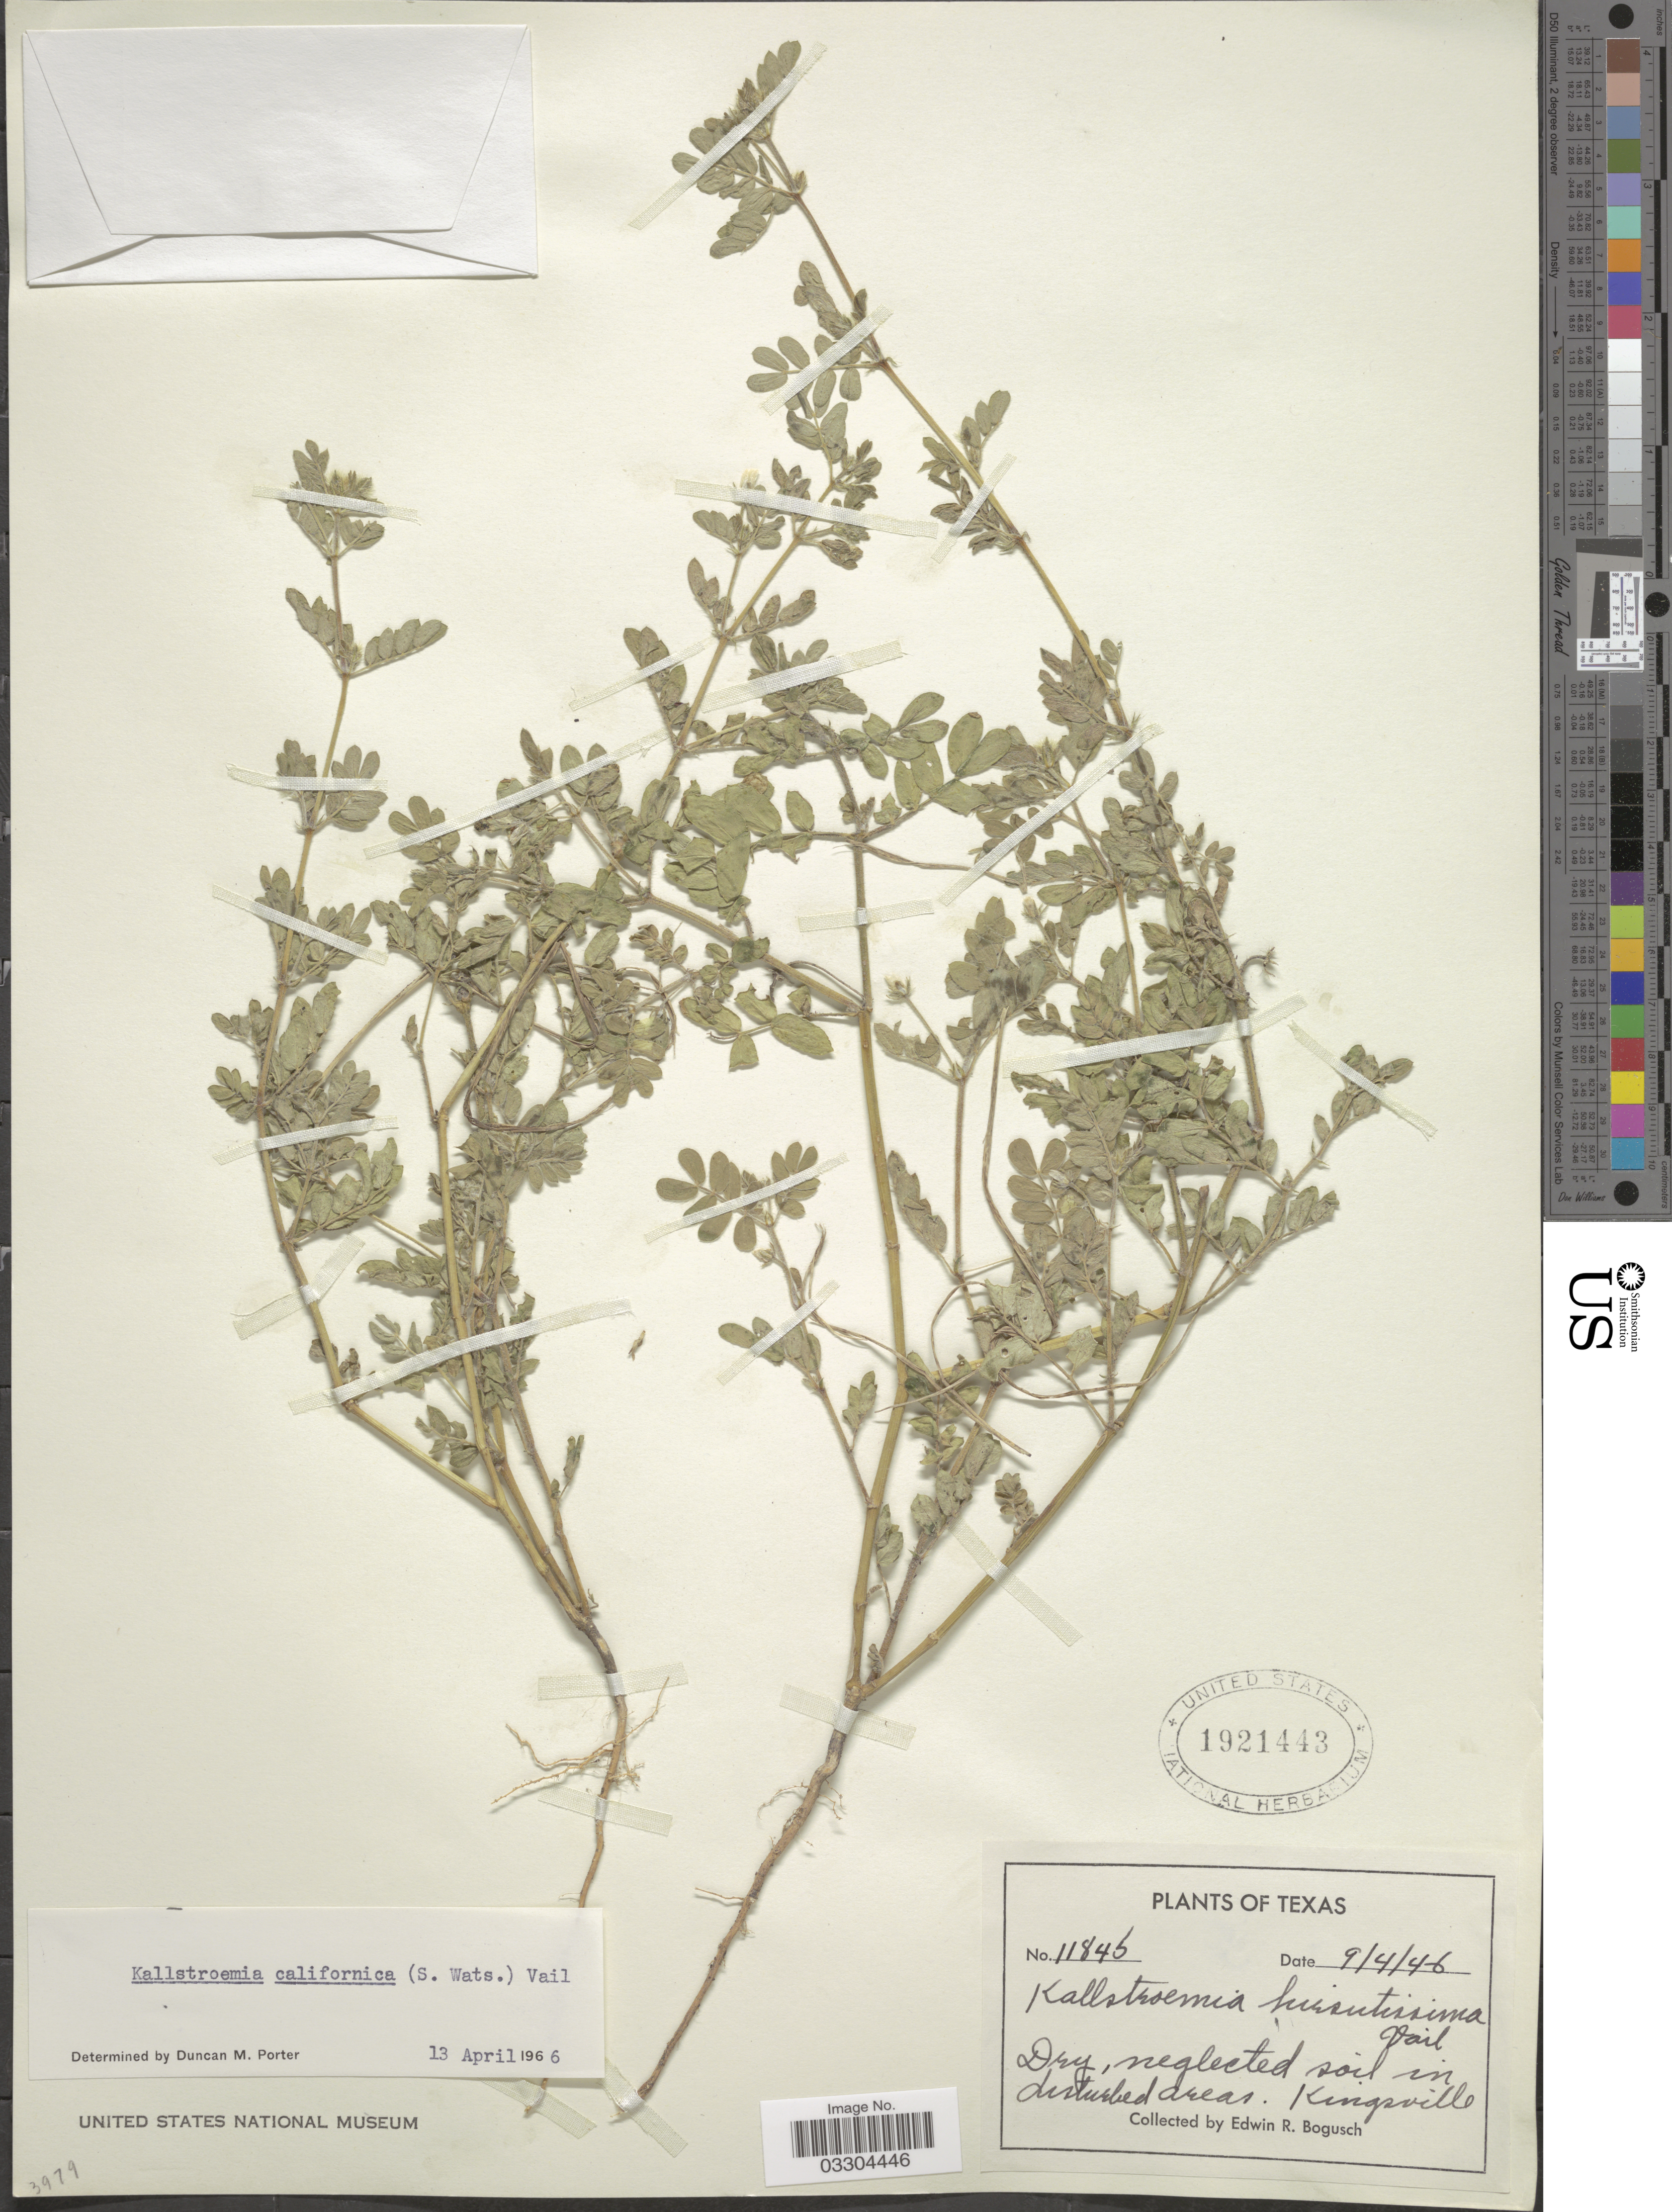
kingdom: Plantae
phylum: Tracheophyta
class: Magnoliopsida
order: Zygophyllales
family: Zygophyllaceae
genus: Kallstroemia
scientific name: Kallstroemia californica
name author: (S. Watson) Vail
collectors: E. Bogusch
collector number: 11845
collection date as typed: Transcribed d/m/y: 4/9/46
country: United States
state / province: Texas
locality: Kingsville.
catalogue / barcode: US 1921443